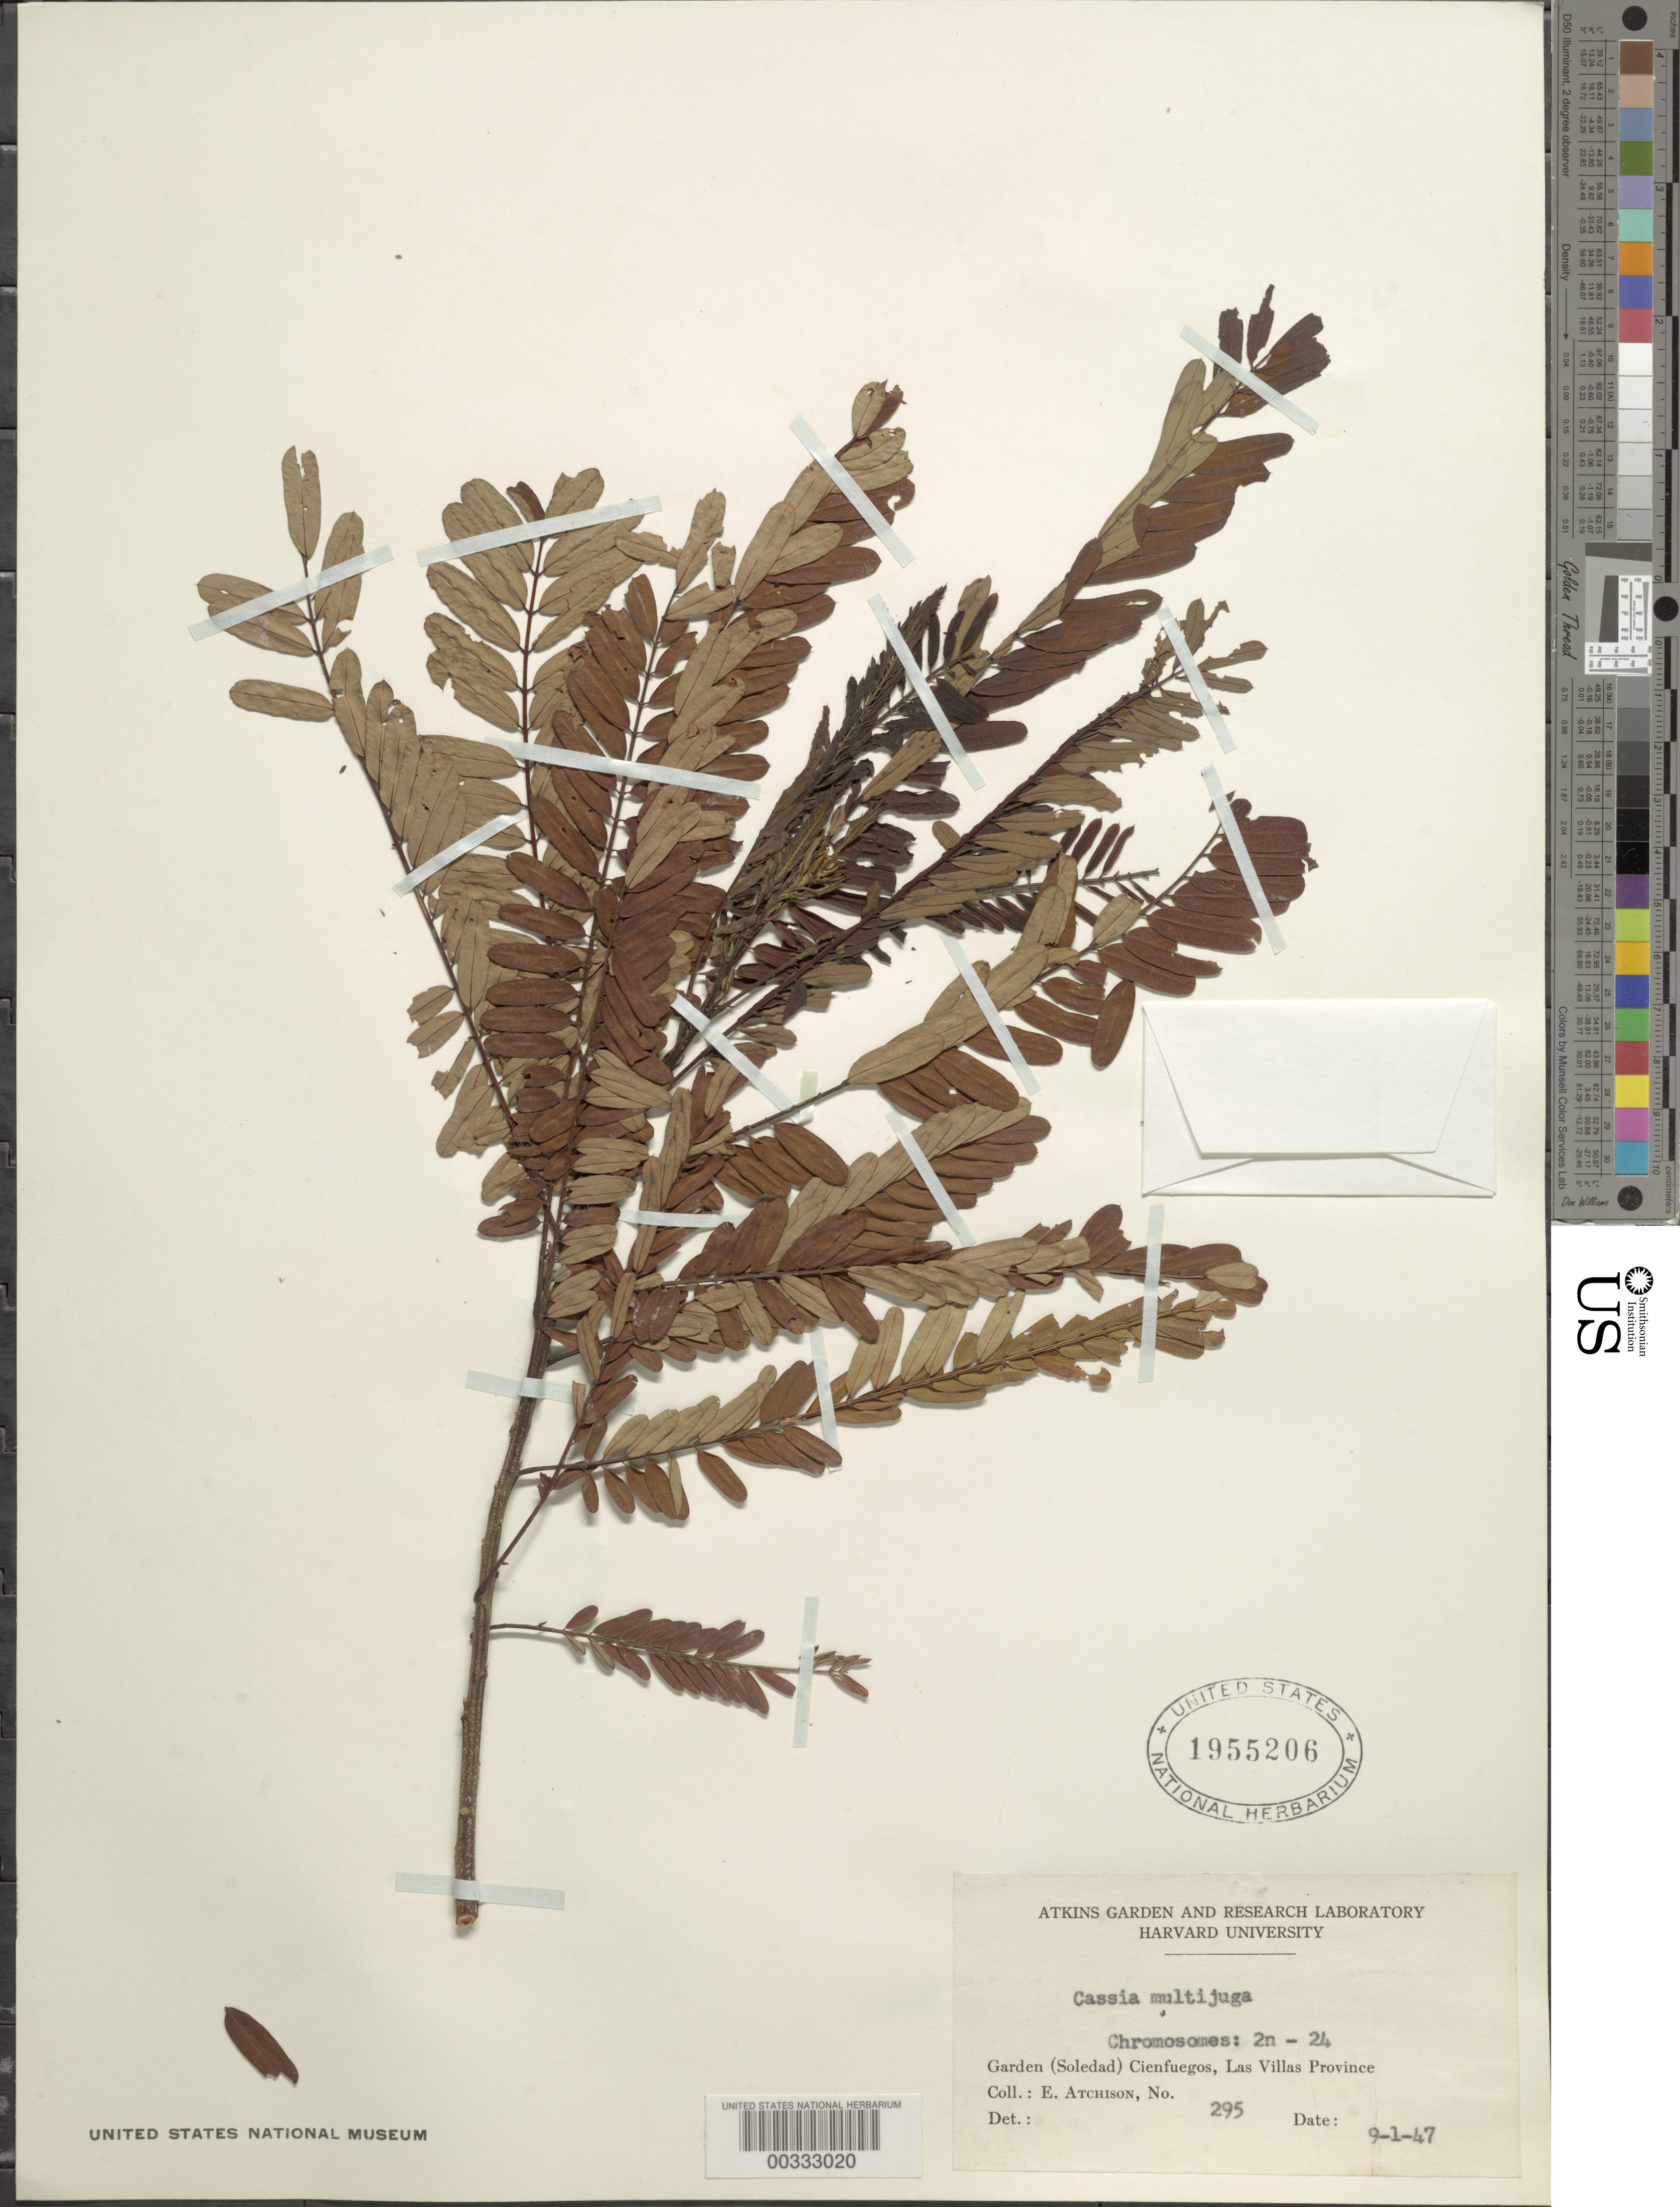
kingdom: Plantae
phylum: Tracheophyta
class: Magnoliopsida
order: Fabales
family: Fabaceae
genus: Senna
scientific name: Senna multijuga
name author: (Rich.) H.S. Irwin & Barneby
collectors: E. Atchison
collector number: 295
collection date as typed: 09 Jan 1947 or 01 Sep 1947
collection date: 1947-01-09 or 1947-09-01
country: Cuba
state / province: Las Villas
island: Greater Antilles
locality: Garden, soledad, cienfuegos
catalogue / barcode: US 1955206